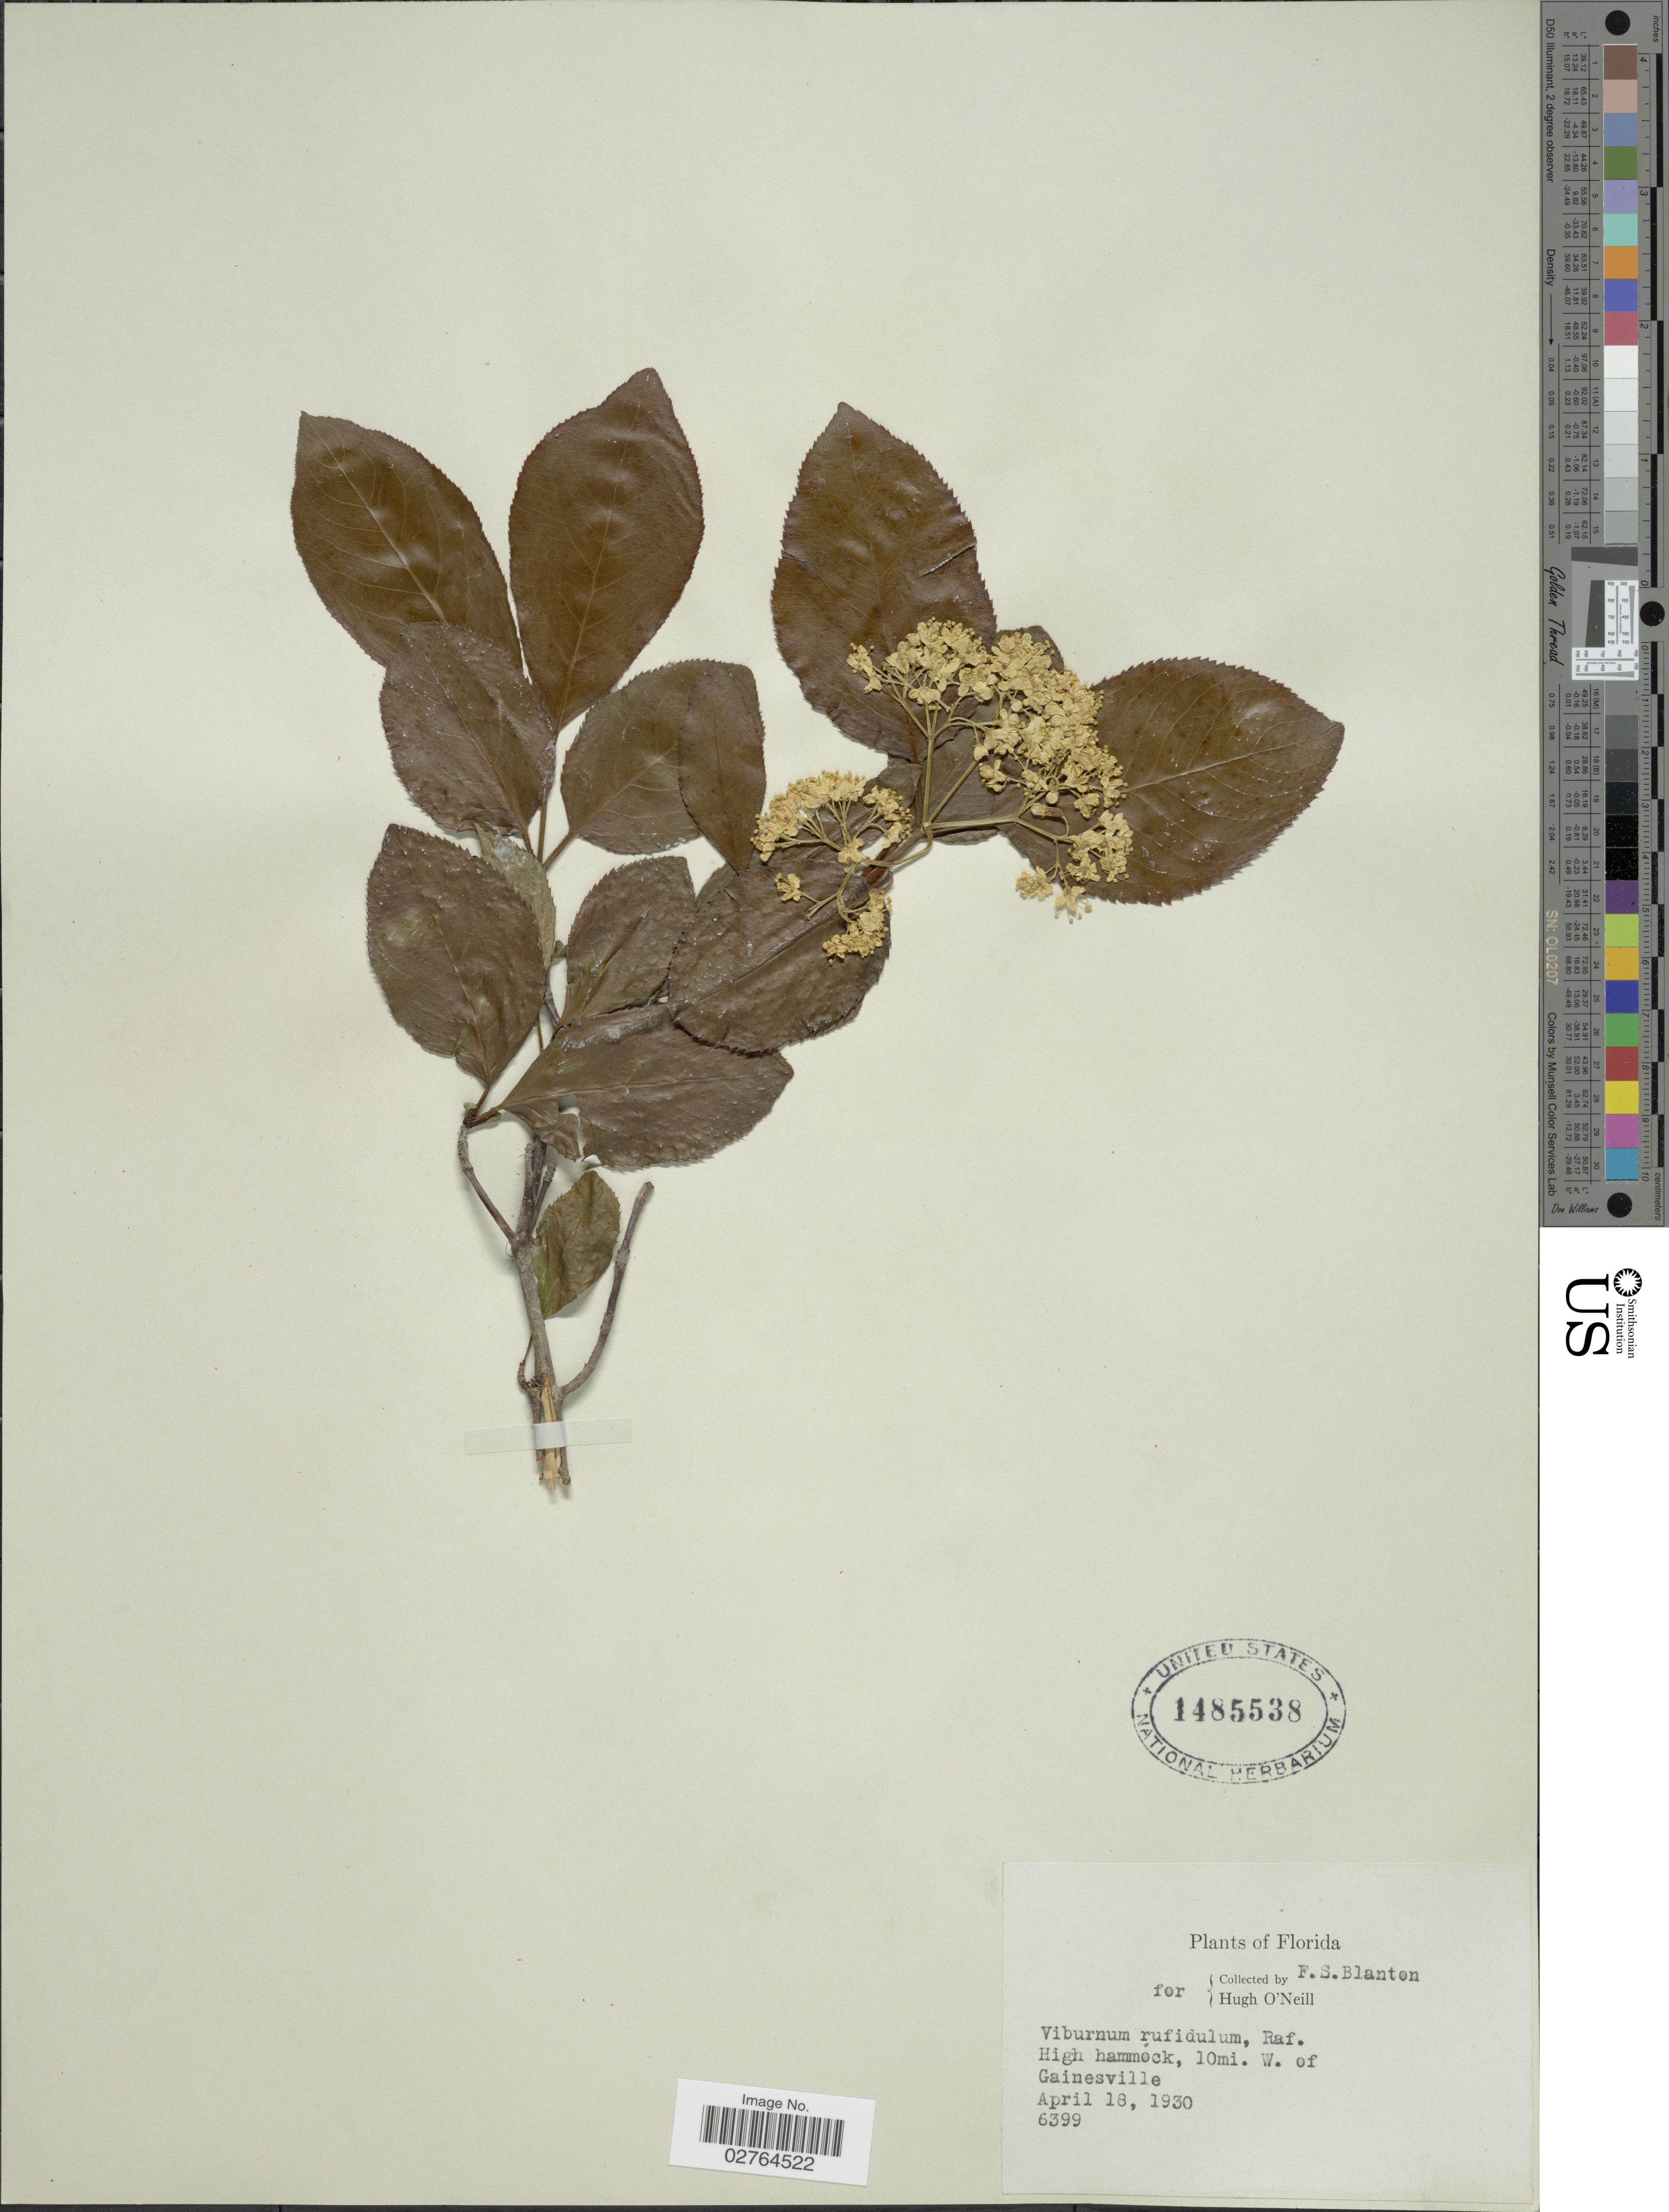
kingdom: Plantae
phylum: Tracheophyta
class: Magnoliopsida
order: Dipsacales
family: Viburnaceae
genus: Viburnum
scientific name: Viburnum rufidulum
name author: Raf.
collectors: F. S. Blanton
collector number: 6399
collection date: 1930-04-18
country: United States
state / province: Florida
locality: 10 mi. W. of Gainesville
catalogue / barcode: US 1485538